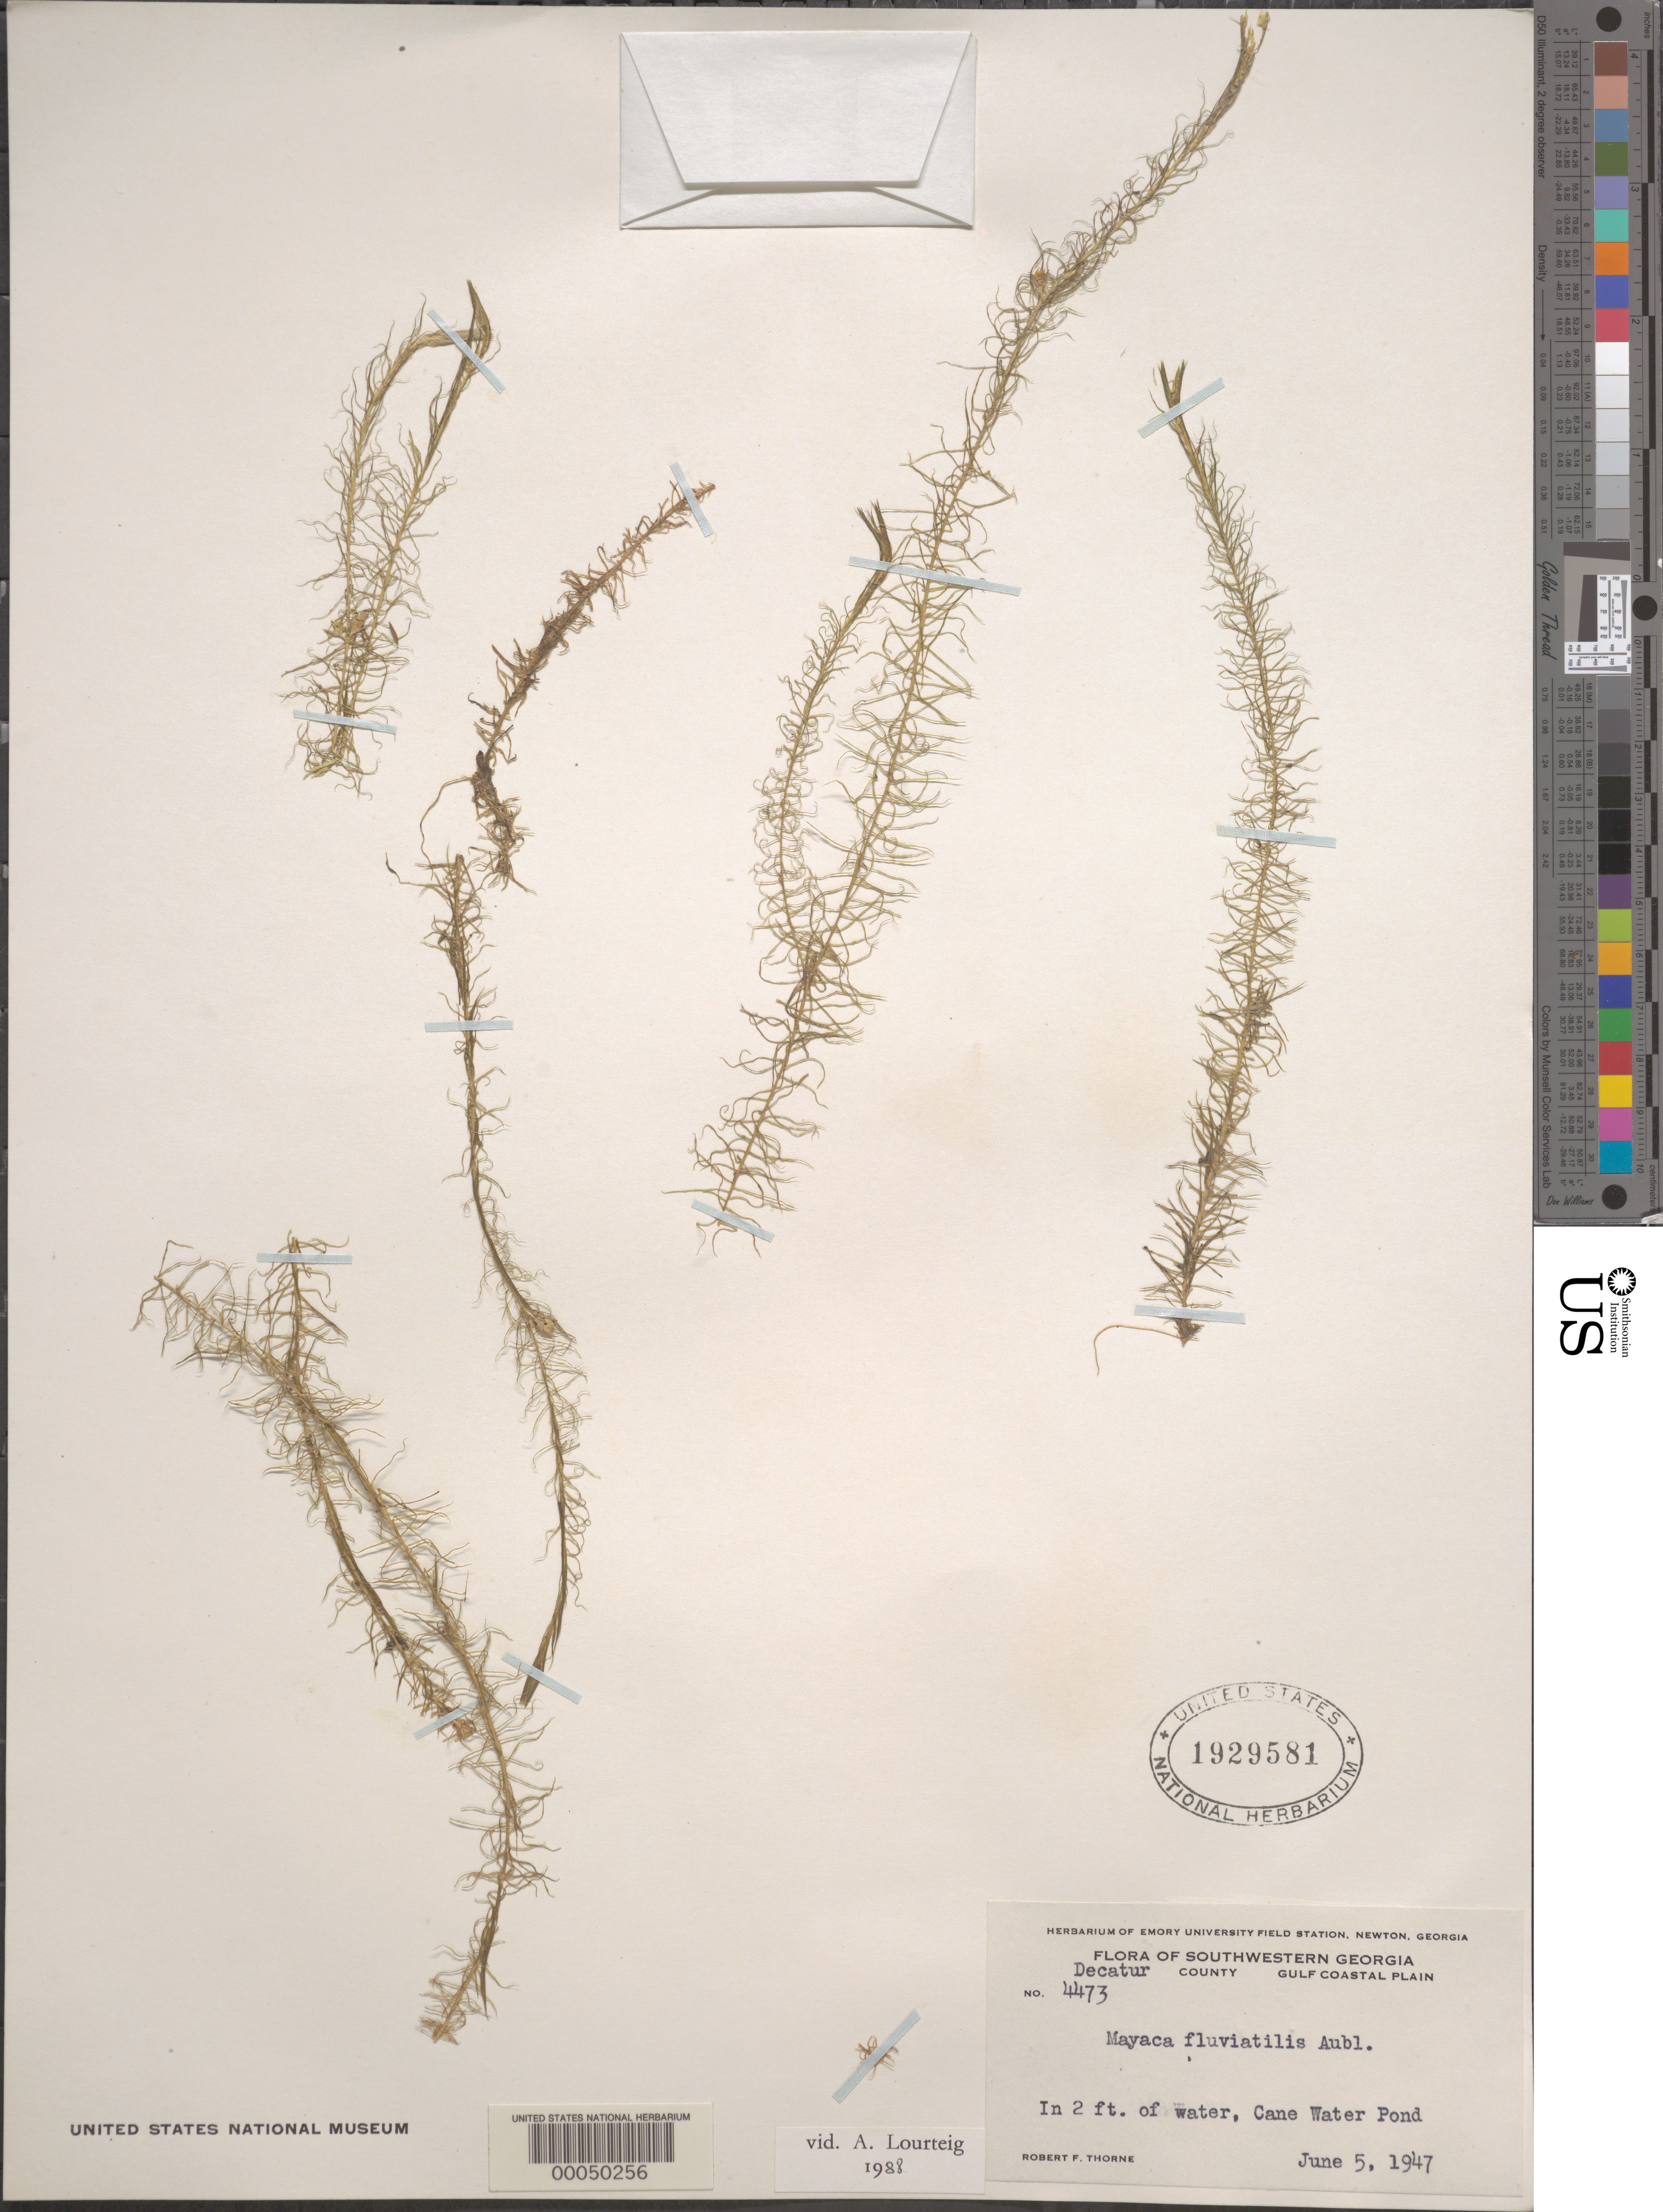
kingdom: Plantae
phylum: Tracheophyta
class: Liliopsida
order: Poales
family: Mayacaceae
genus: Mayaca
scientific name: Mayaca fluviatilis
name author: Aubl.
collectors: R. F. Thorne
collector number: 4473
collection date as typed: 05 Jun 1947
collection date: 1947-06-05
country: United States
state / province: Georgia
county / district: Decatur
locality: Cane Water Pond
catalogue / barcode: US 1929581